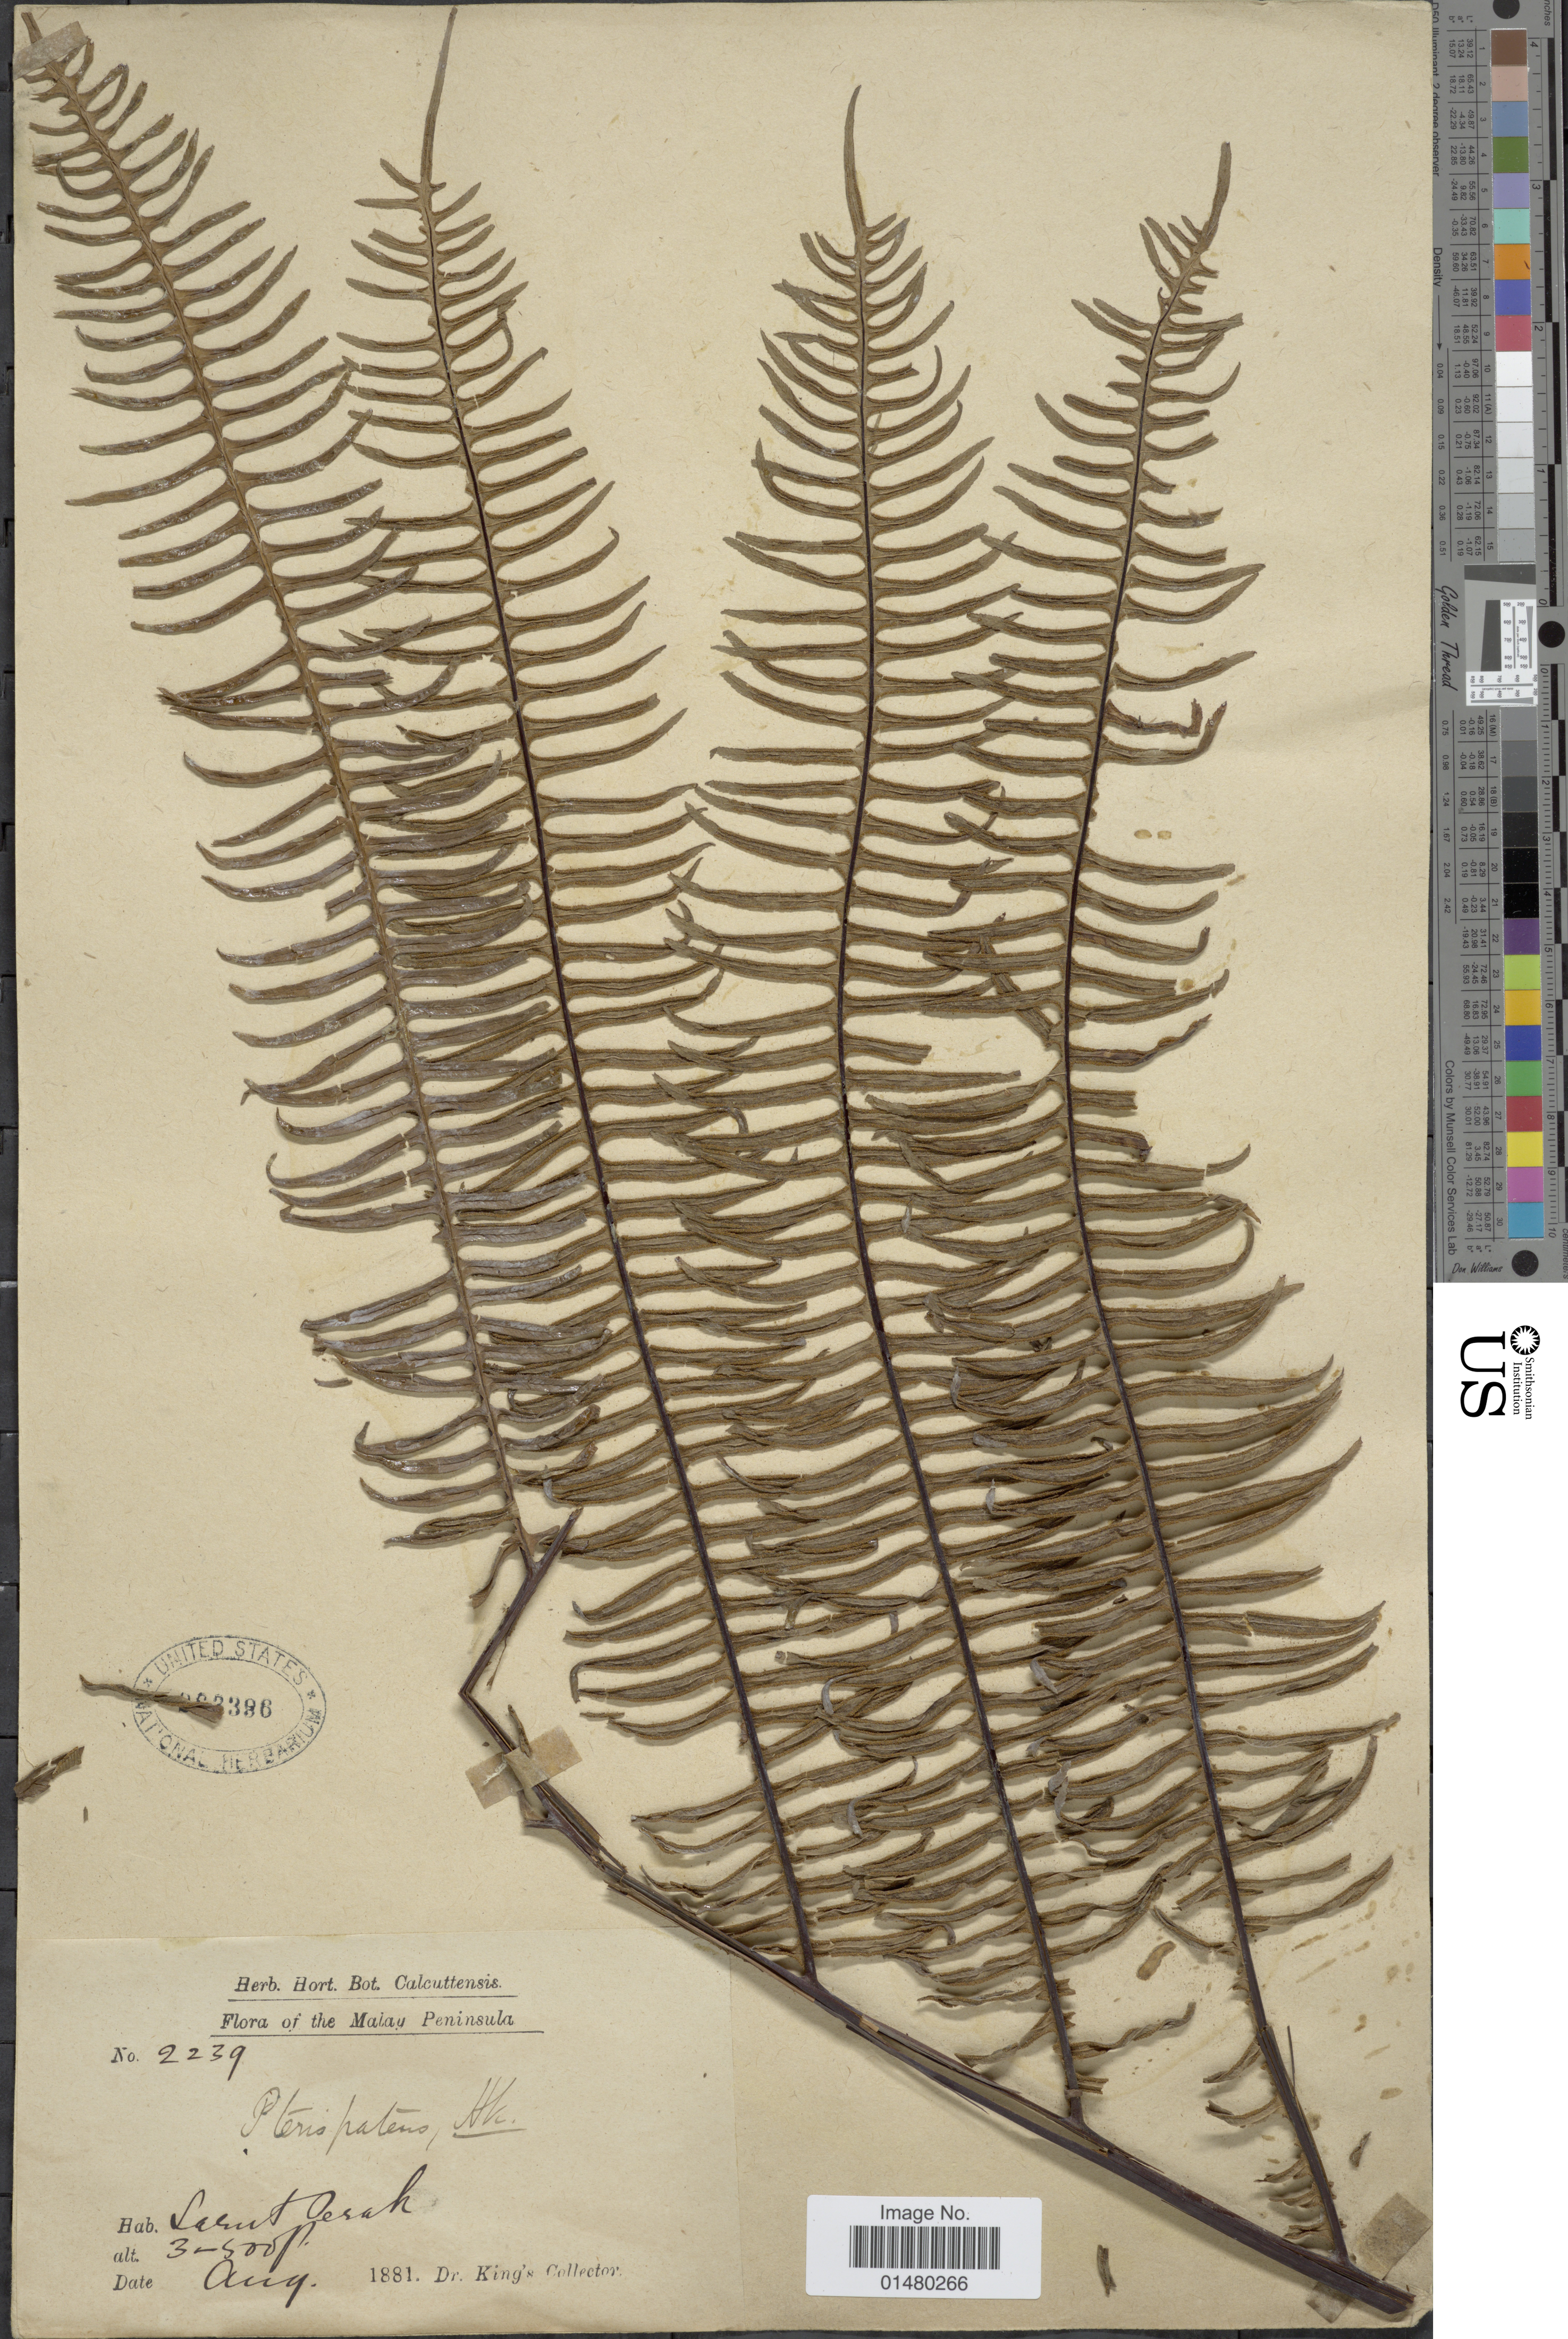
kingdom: Plantae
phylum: Tracheophyta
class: Polypodiopsida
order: Polypodiales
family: Pteridaceae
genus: Pteris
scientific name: Pteris decussata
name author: J. Sm.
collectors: Dr. King's collector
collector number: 2239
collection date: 1881-08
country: Malaysia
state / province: Perak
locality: Malay Peninsula, Larut Perak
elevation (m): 91